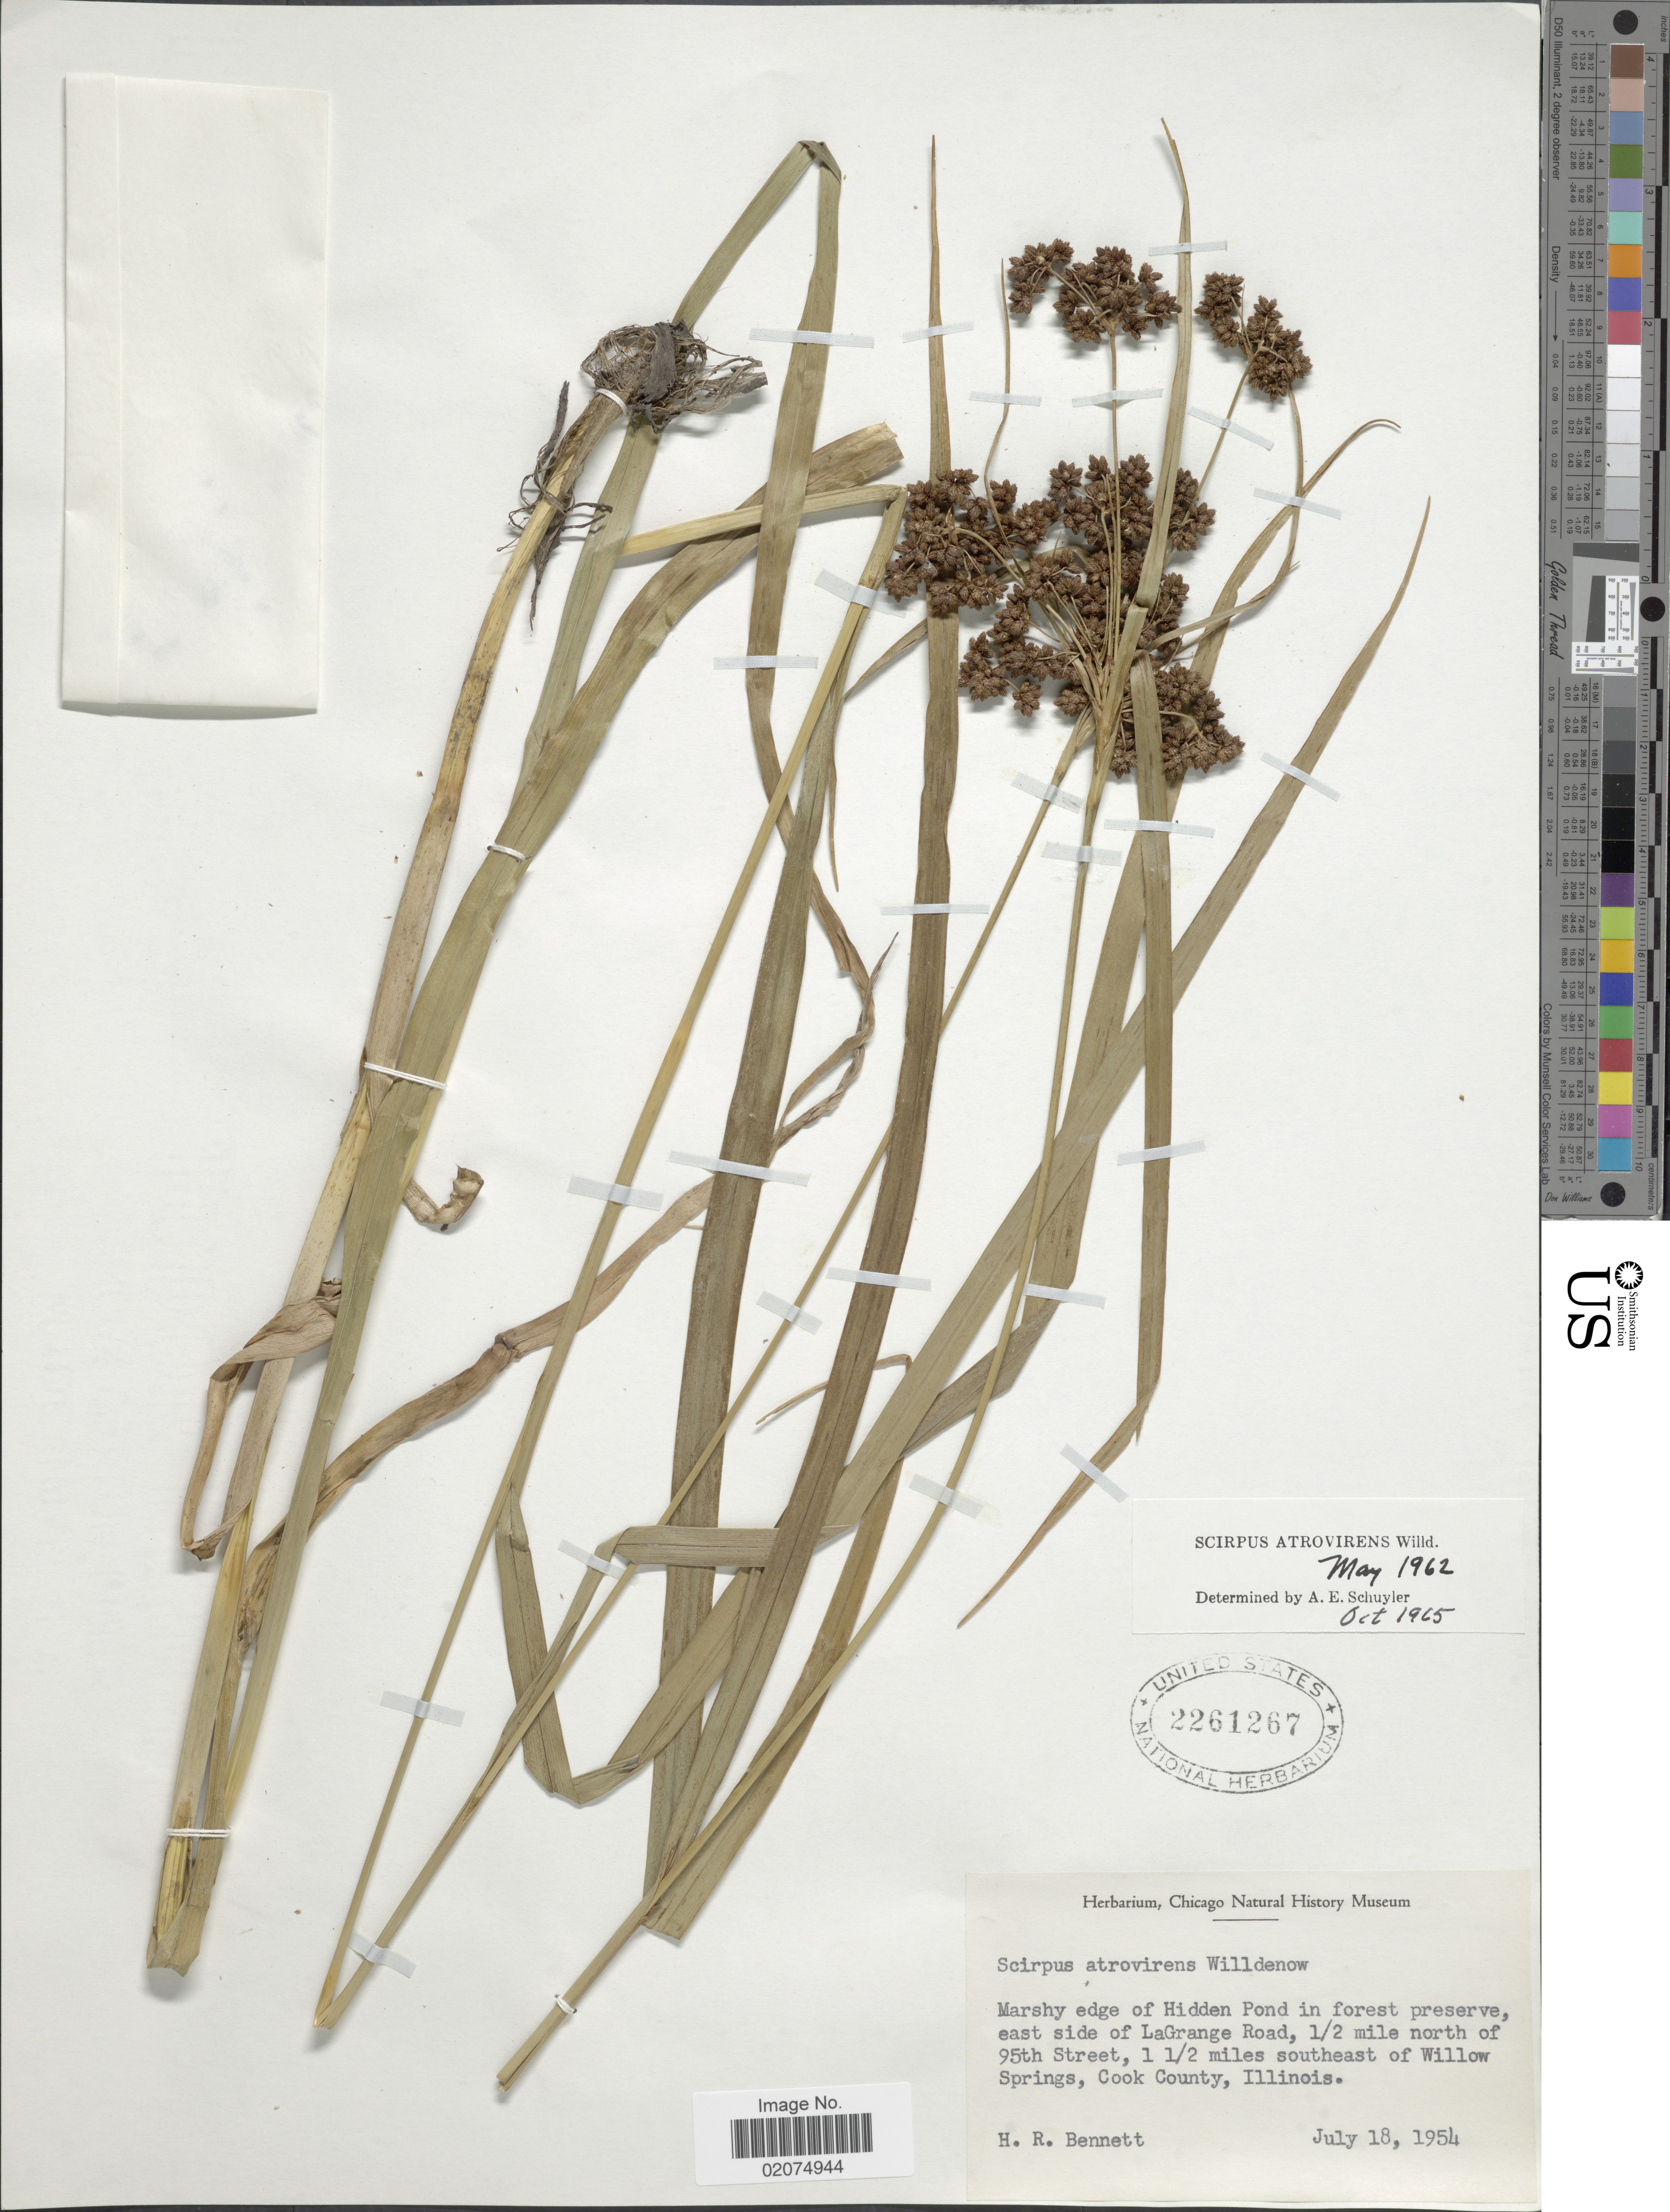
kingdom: Plantae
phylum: Tracheophyta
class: Liliopsida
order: Poales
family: Cyperaceae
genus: Scirpus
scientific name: Scirpus atrovirens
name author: Willd.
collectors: H. R. Bennett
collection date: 1954-07-18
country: United States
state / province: Illinois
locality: East side of LaGrange Road, ½ mile north of 95th Street, 1½ miles southeast of Willow Springs, Cook County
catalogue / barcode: US 2261267